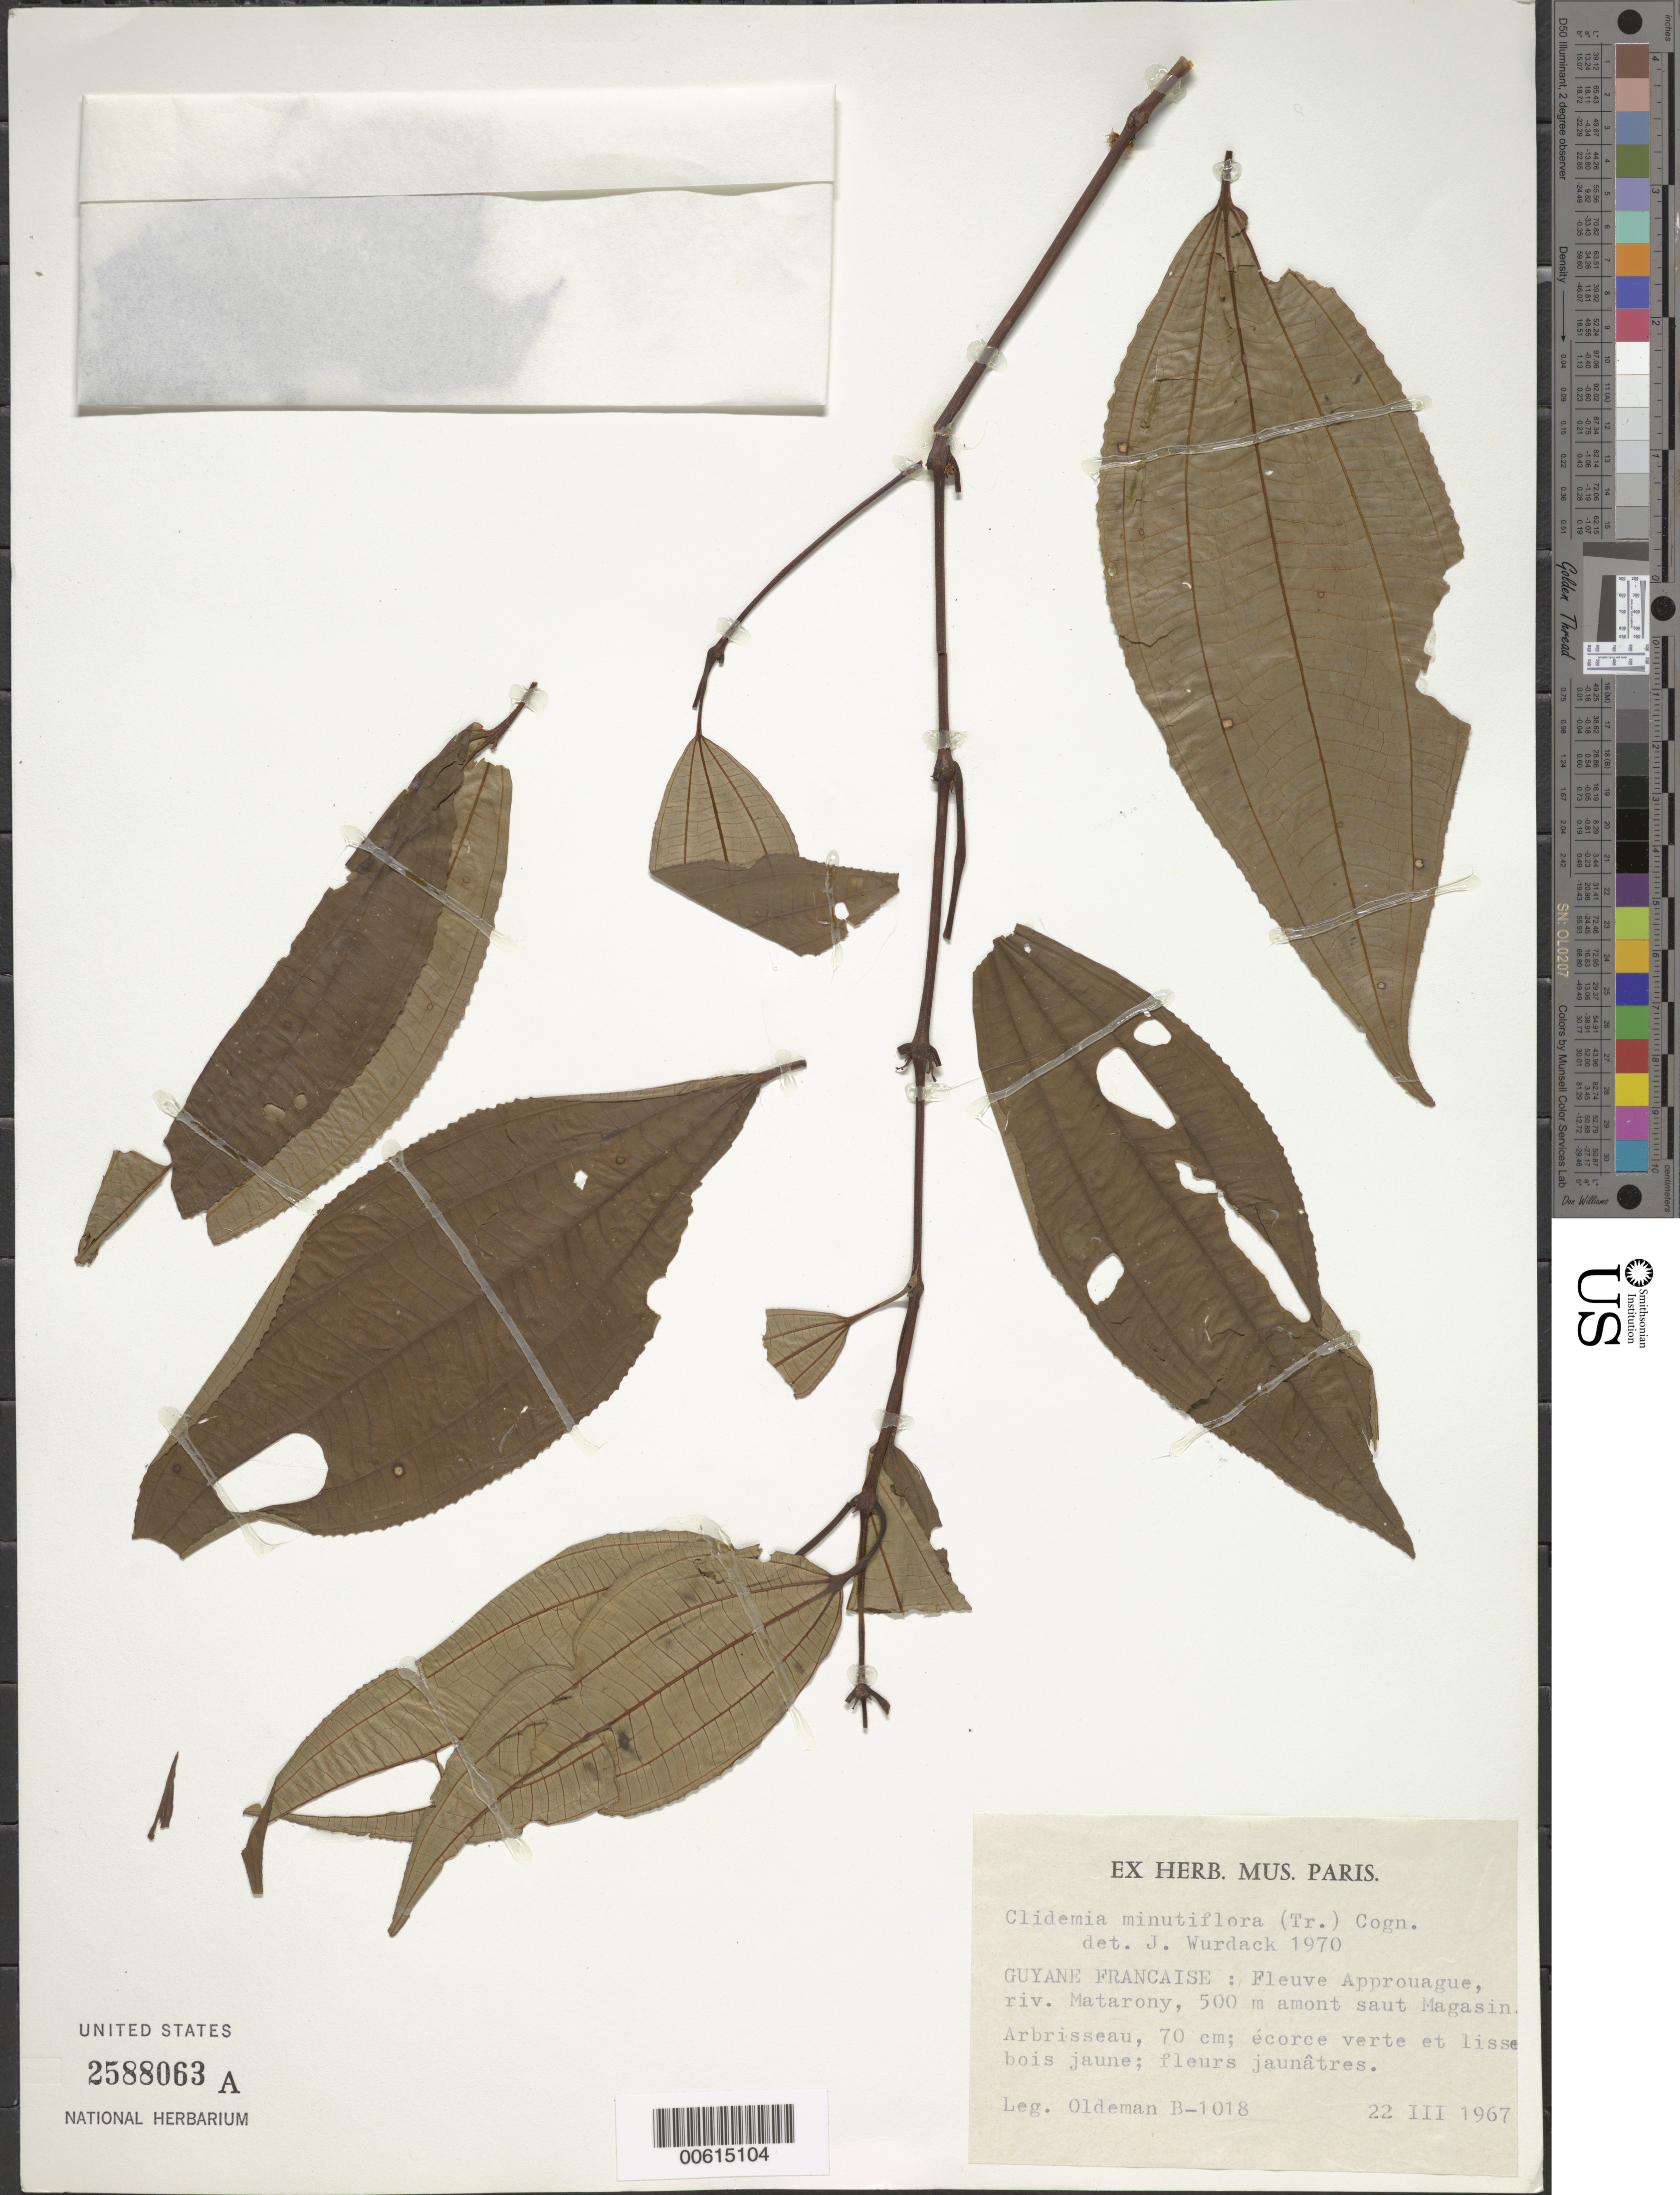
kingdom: Plantae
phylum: Tracheophyta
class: Magnoliopsida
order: Myrtales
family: Melastomataceae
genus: Clidemia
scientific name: Clidemia minutiflora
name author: (Triana) Cogn.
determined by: Wurdack, John J., (US), US (UNITED STATES)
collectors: R. Oldeman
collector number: B 1018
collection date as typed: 22-Mar-67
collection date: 1967-03-22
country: French Guiana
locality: Crique Matarony, 500 avant saut Magasin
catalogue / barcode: US 2588063A